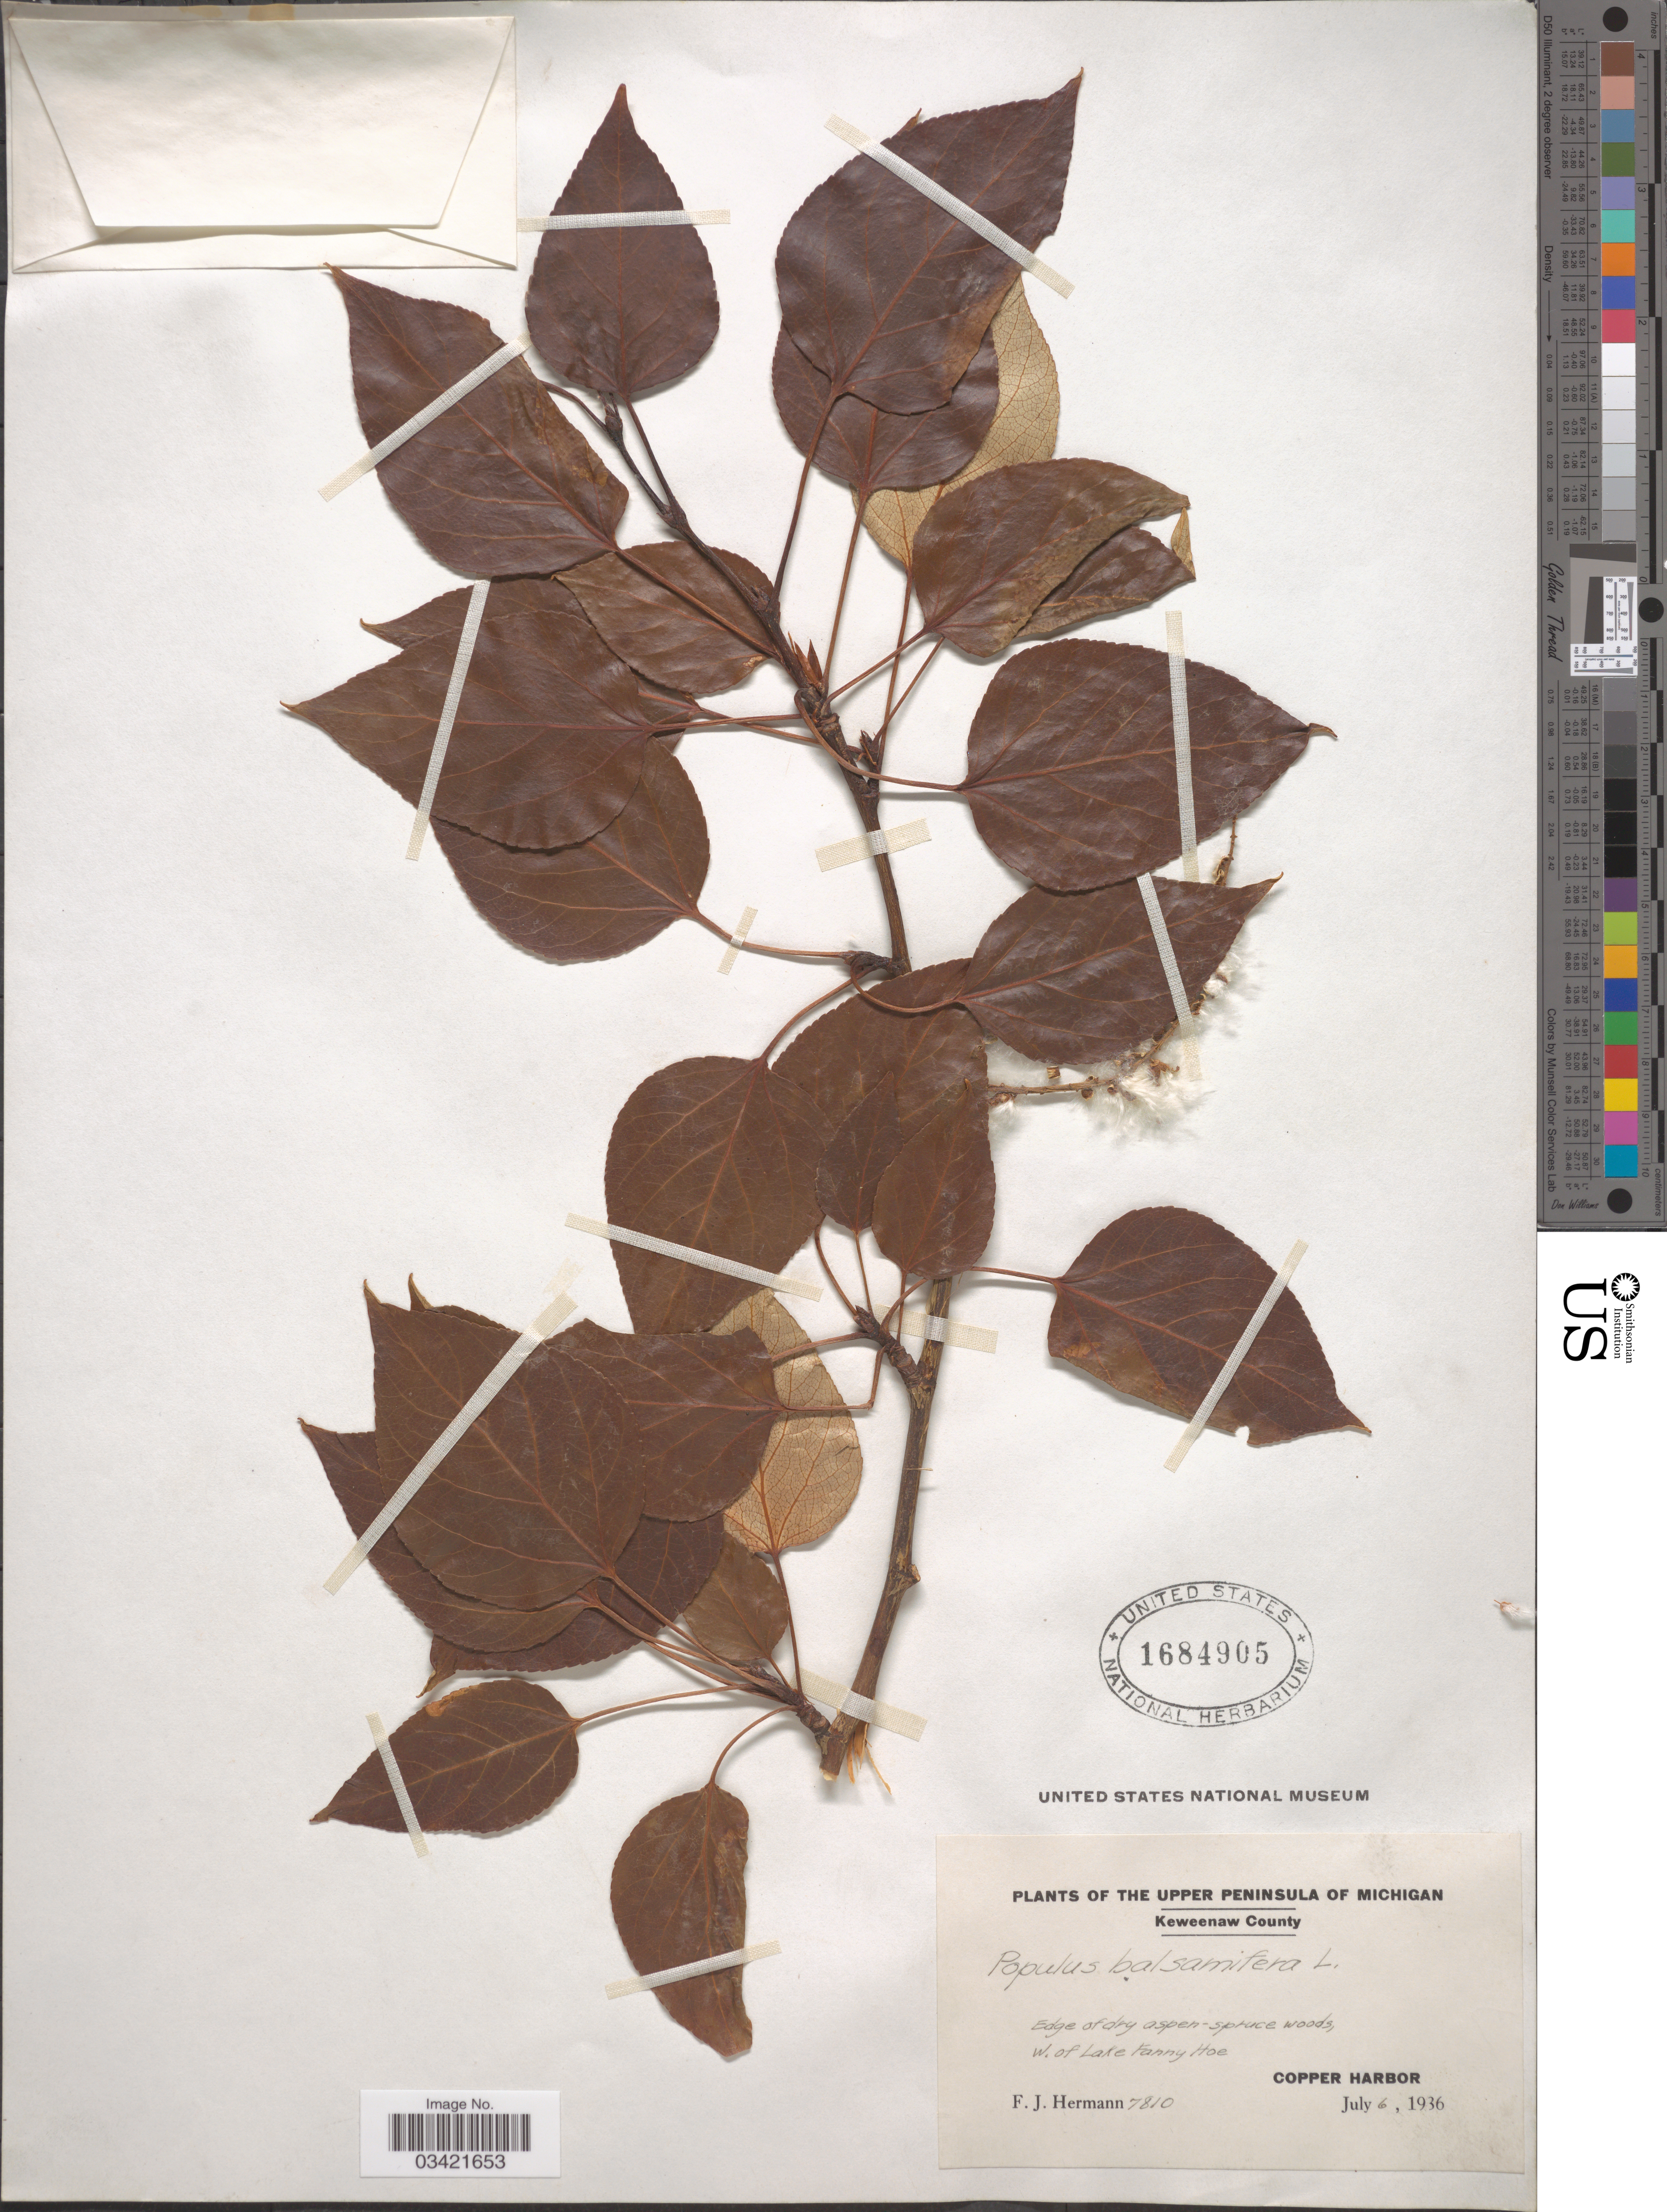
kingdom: Plantae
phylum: Tracheophyta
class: Magnoliopsida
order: Malpighiales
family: Salicaceae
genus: Populus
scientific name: Populus balsamifera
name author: L.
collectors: F. J. Hermann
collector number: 7810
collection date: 1936-07-06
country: United States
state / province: Michigan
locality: The Upper Peninsula. Keweenaw County. W. of Lake Fanny Hoe. Copper Harbor.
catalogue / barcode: US 1684905